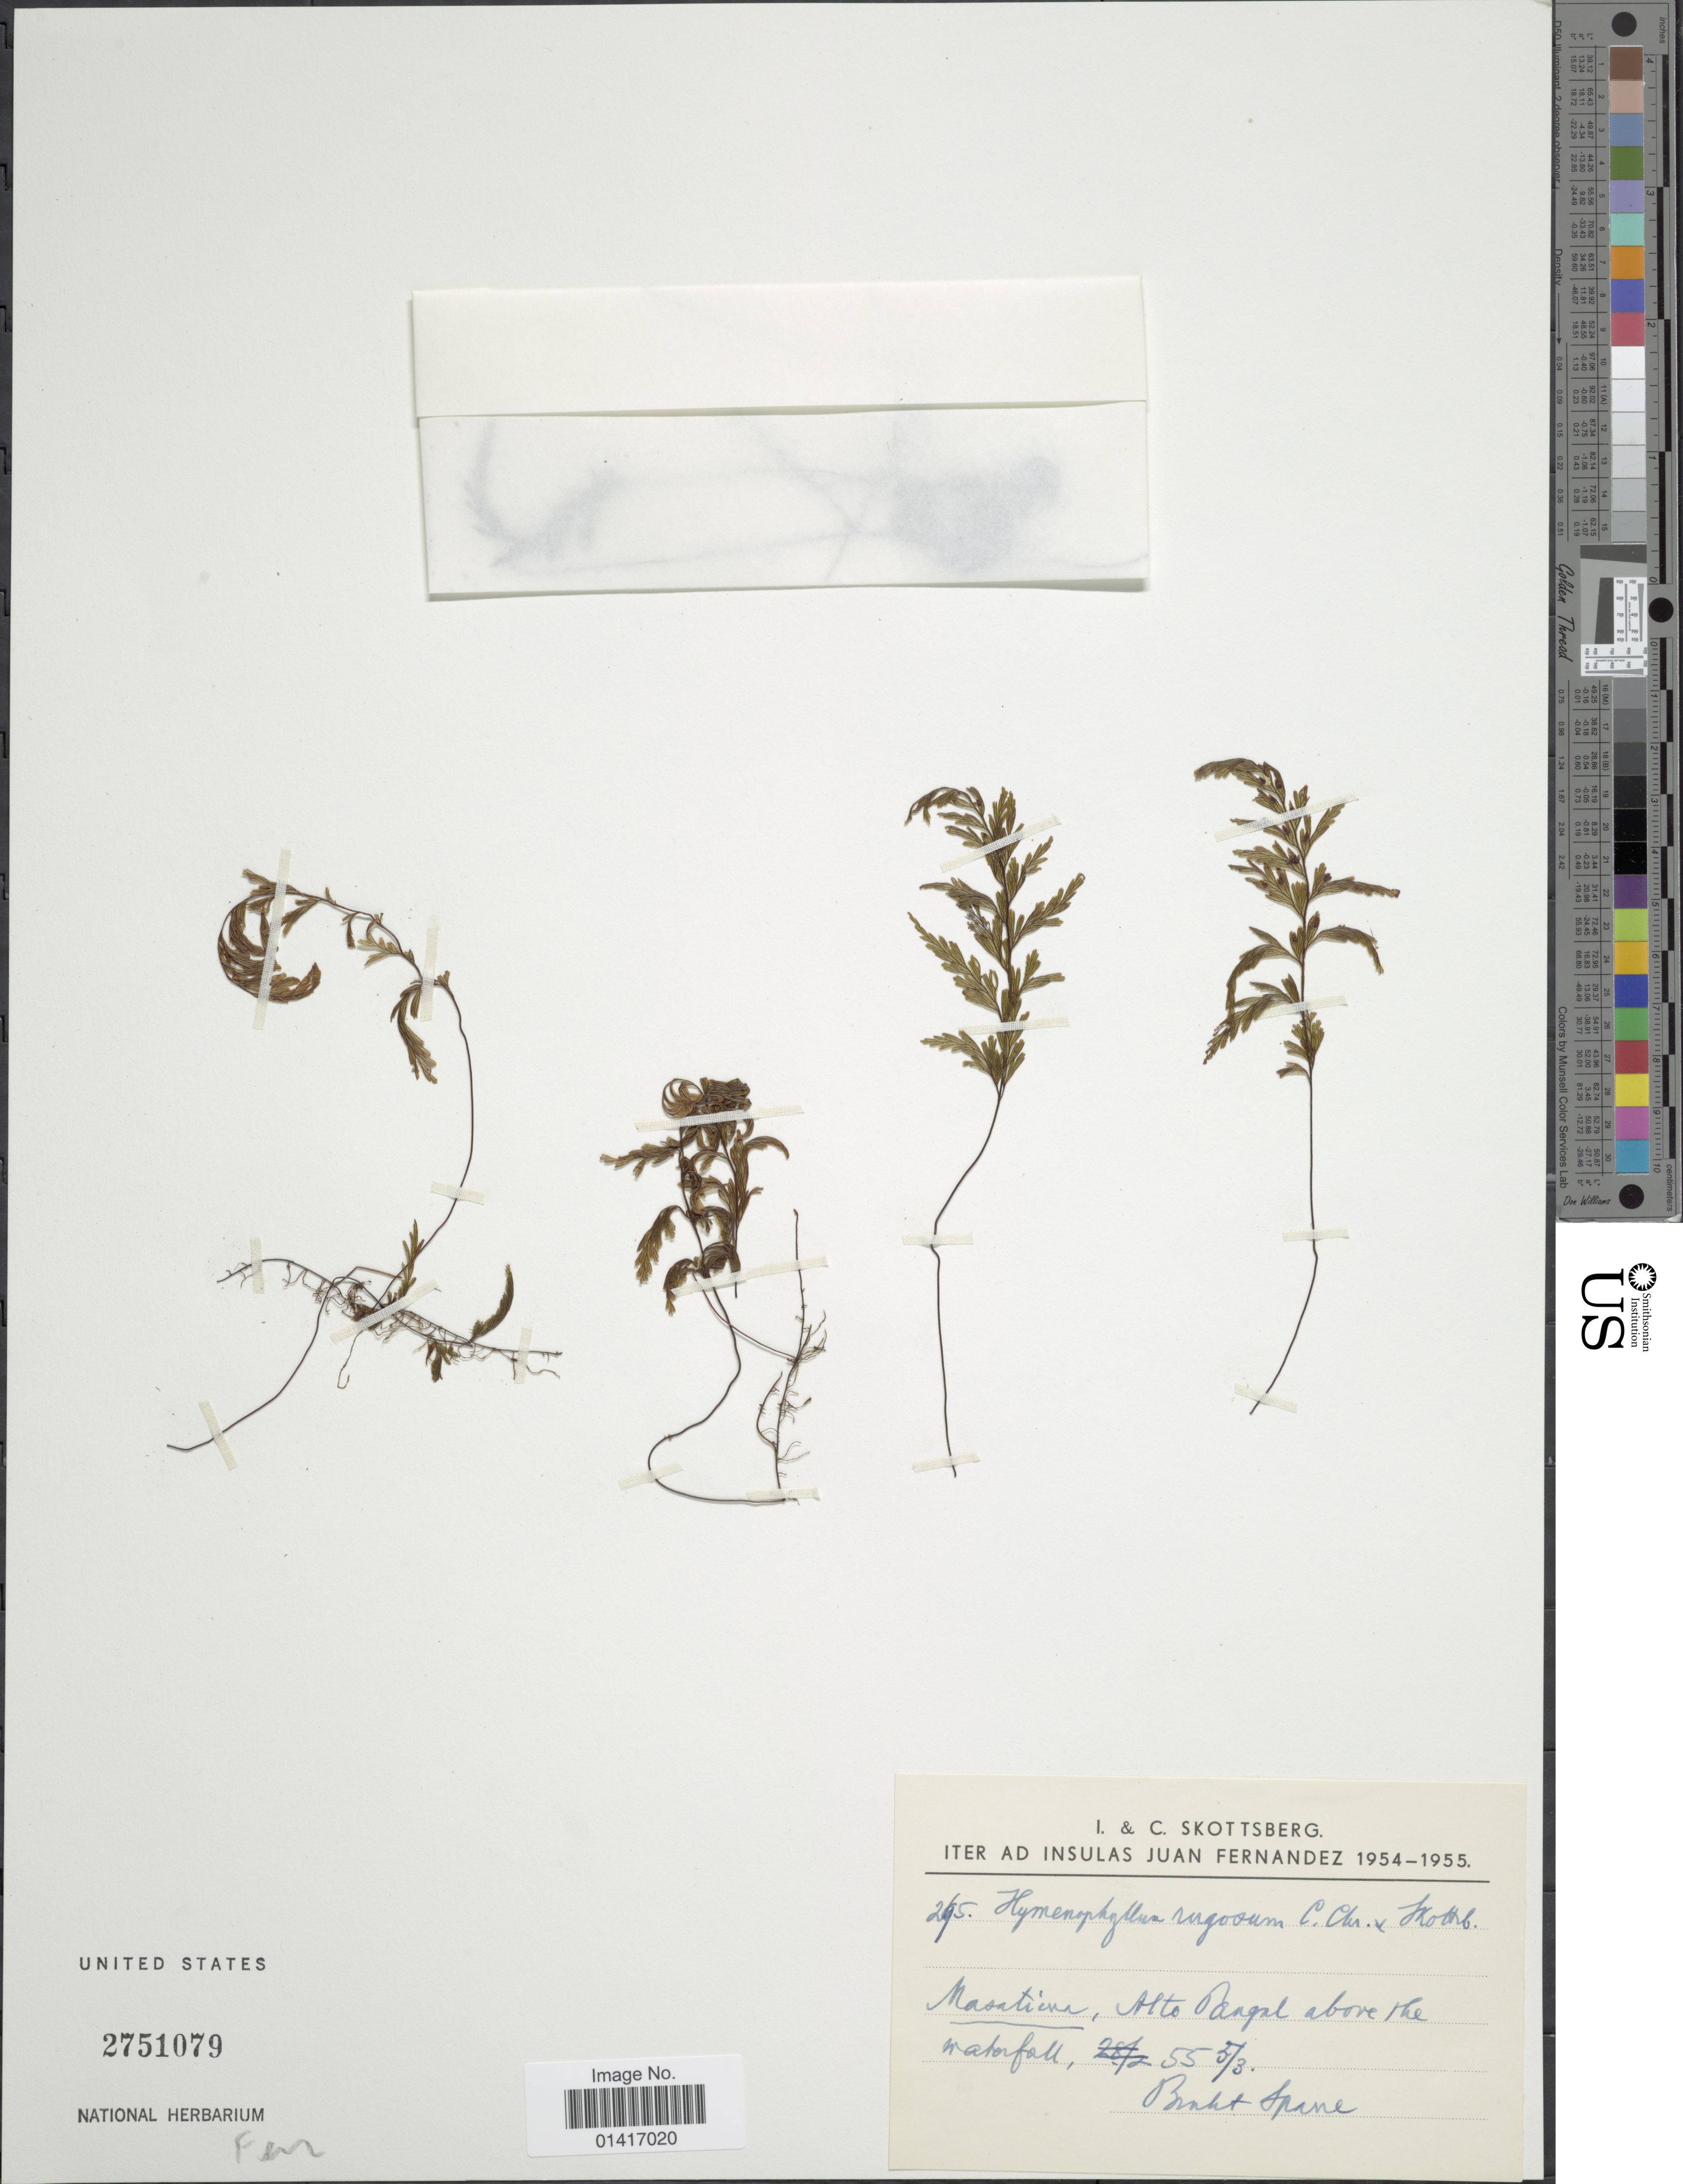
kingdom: Plantae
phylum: Tracheophyta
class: Polypodiopsida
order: Hymenophyllales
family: Hymenophyllaceae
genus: Hymenophyllum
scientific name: Hymenophyllum rugosum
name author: C. Chr. & Skottsb. in Skottsb.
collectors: C. Skottsberg & I. Skottsberg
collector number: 295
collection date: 1955-03-03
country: Chile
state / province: Valparaíso (V)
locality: Insulas Juan Fernandez. Masatierra, Alto Pangal above the waterfall.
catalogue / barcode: US 2751079